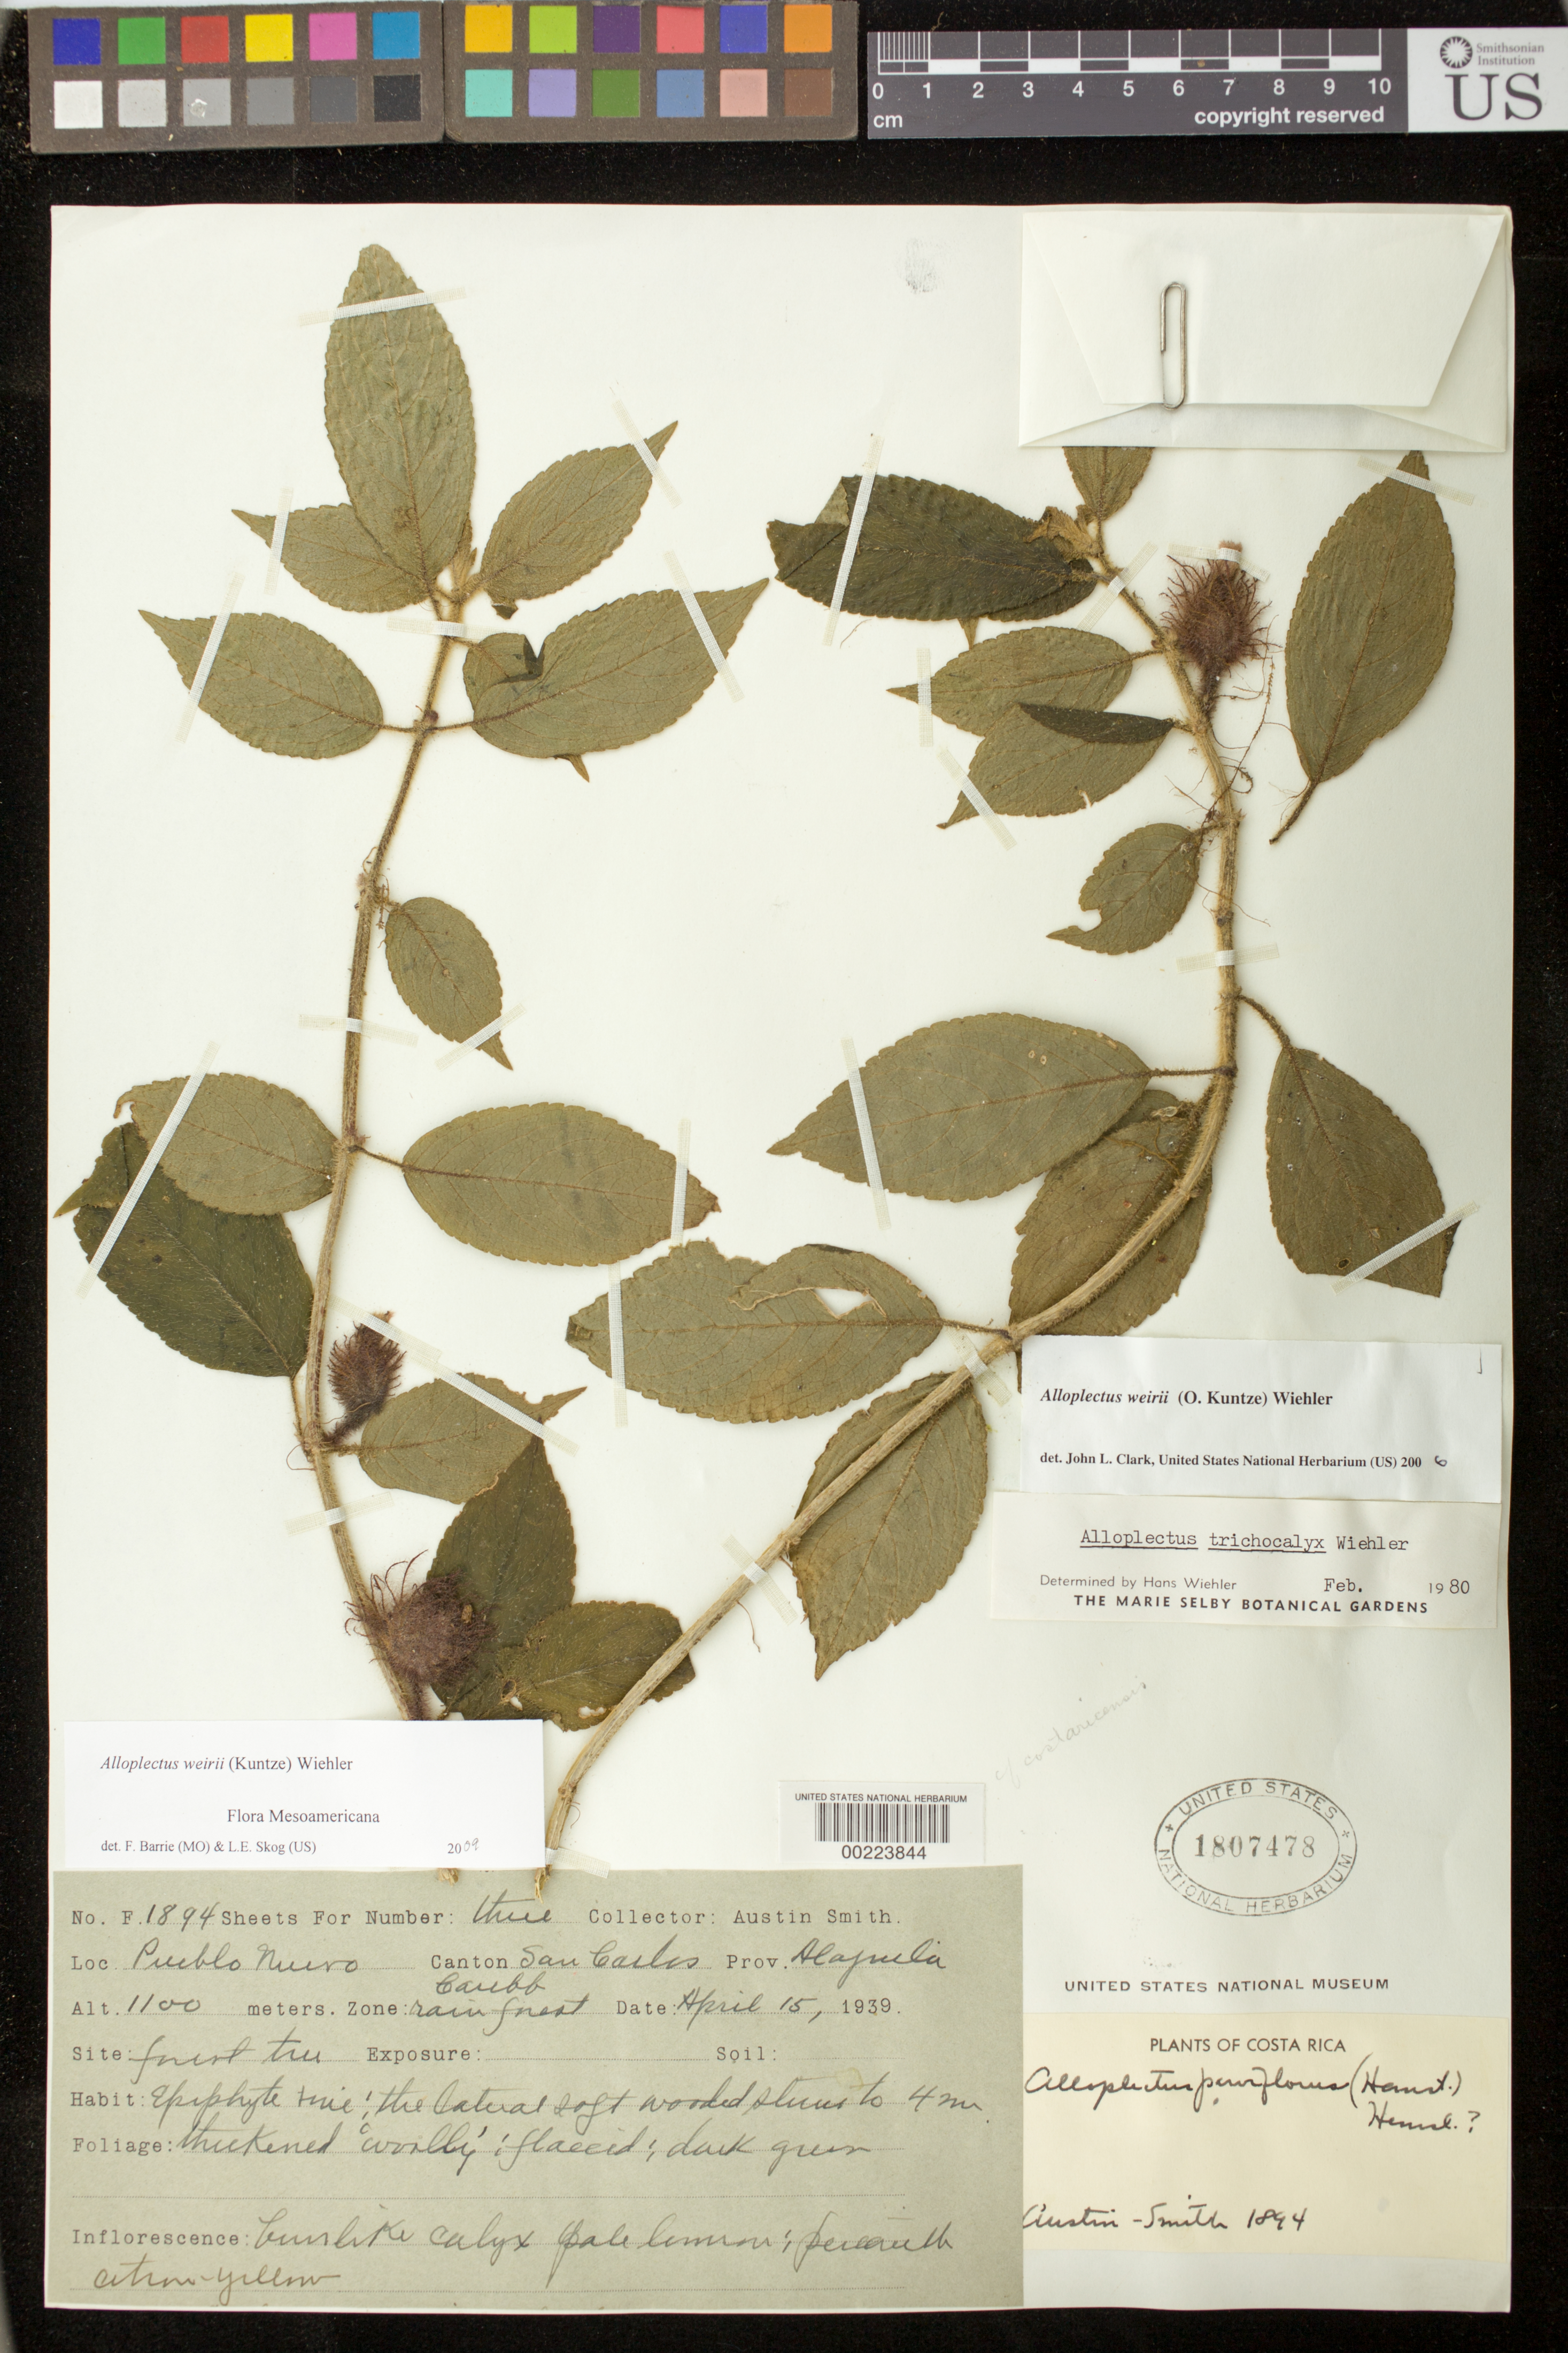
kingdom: Plantae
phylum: Tracheophyta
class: Magnoliopsida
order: Lamiales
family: Gesneriaceae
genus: Alloplectus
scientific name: Alloplectus weirii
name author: (Kuntze) Wiehler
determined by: Clark, J. L., (SEL), The Marie Selby Botanical Garden (UNITED STATES)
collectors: Aust P. Smith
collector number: F 1894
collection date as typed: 15 Apr 1939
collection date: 1939-04-15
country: Costa Rica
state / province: Alajuela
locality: Canton San Carlos, Pueblo Nuevo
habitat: Caribb rain forest zone, forest tree, shade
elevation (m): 1100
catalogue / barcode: US 1807478